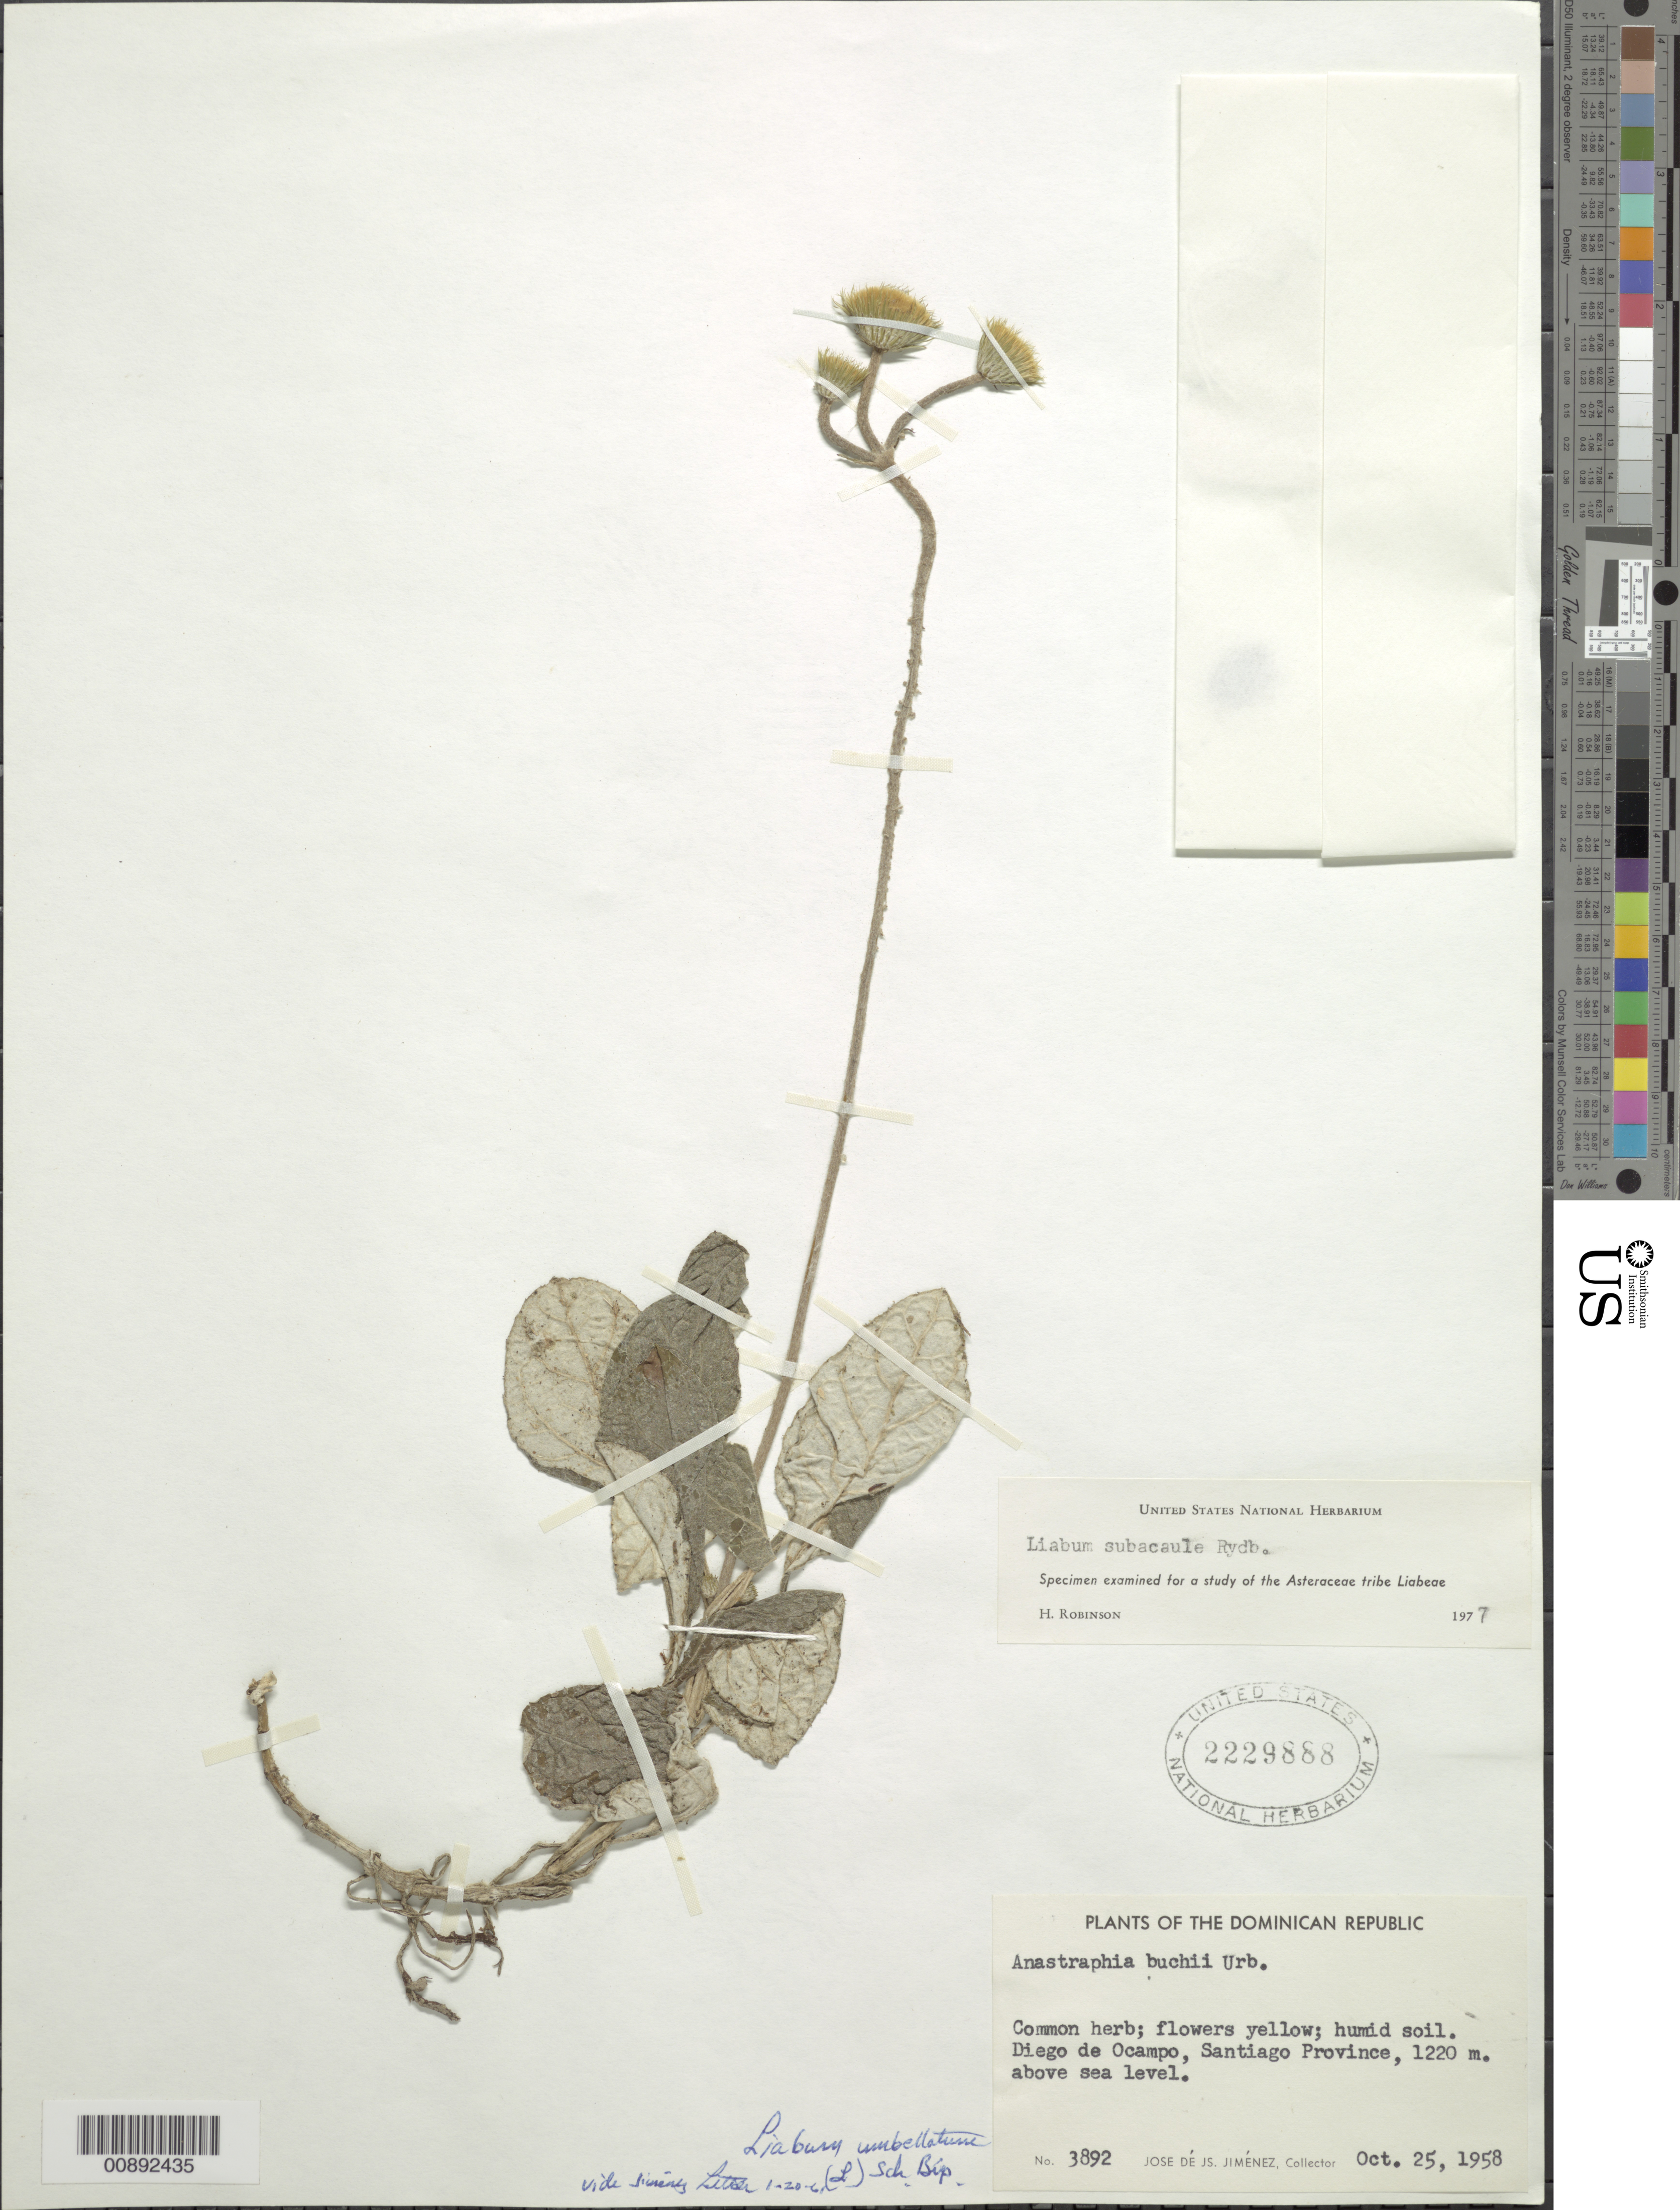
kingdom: Plantae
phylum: Tracheophyta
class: Magnoliopsida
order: Asterales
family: Asteraceae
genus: Liabum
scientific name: Liabum subacaule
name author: Rydb.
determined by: Robinson, Harold E., (US)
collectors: J. J. Jiménez Almonte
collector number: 3892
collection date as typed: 25 October 1958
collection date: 1958-10-25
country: Dominican Republic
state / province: Santiago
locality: Diego de Ocampo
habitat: Above sea level in humid soil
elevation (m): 1220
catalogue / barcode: US 2229888